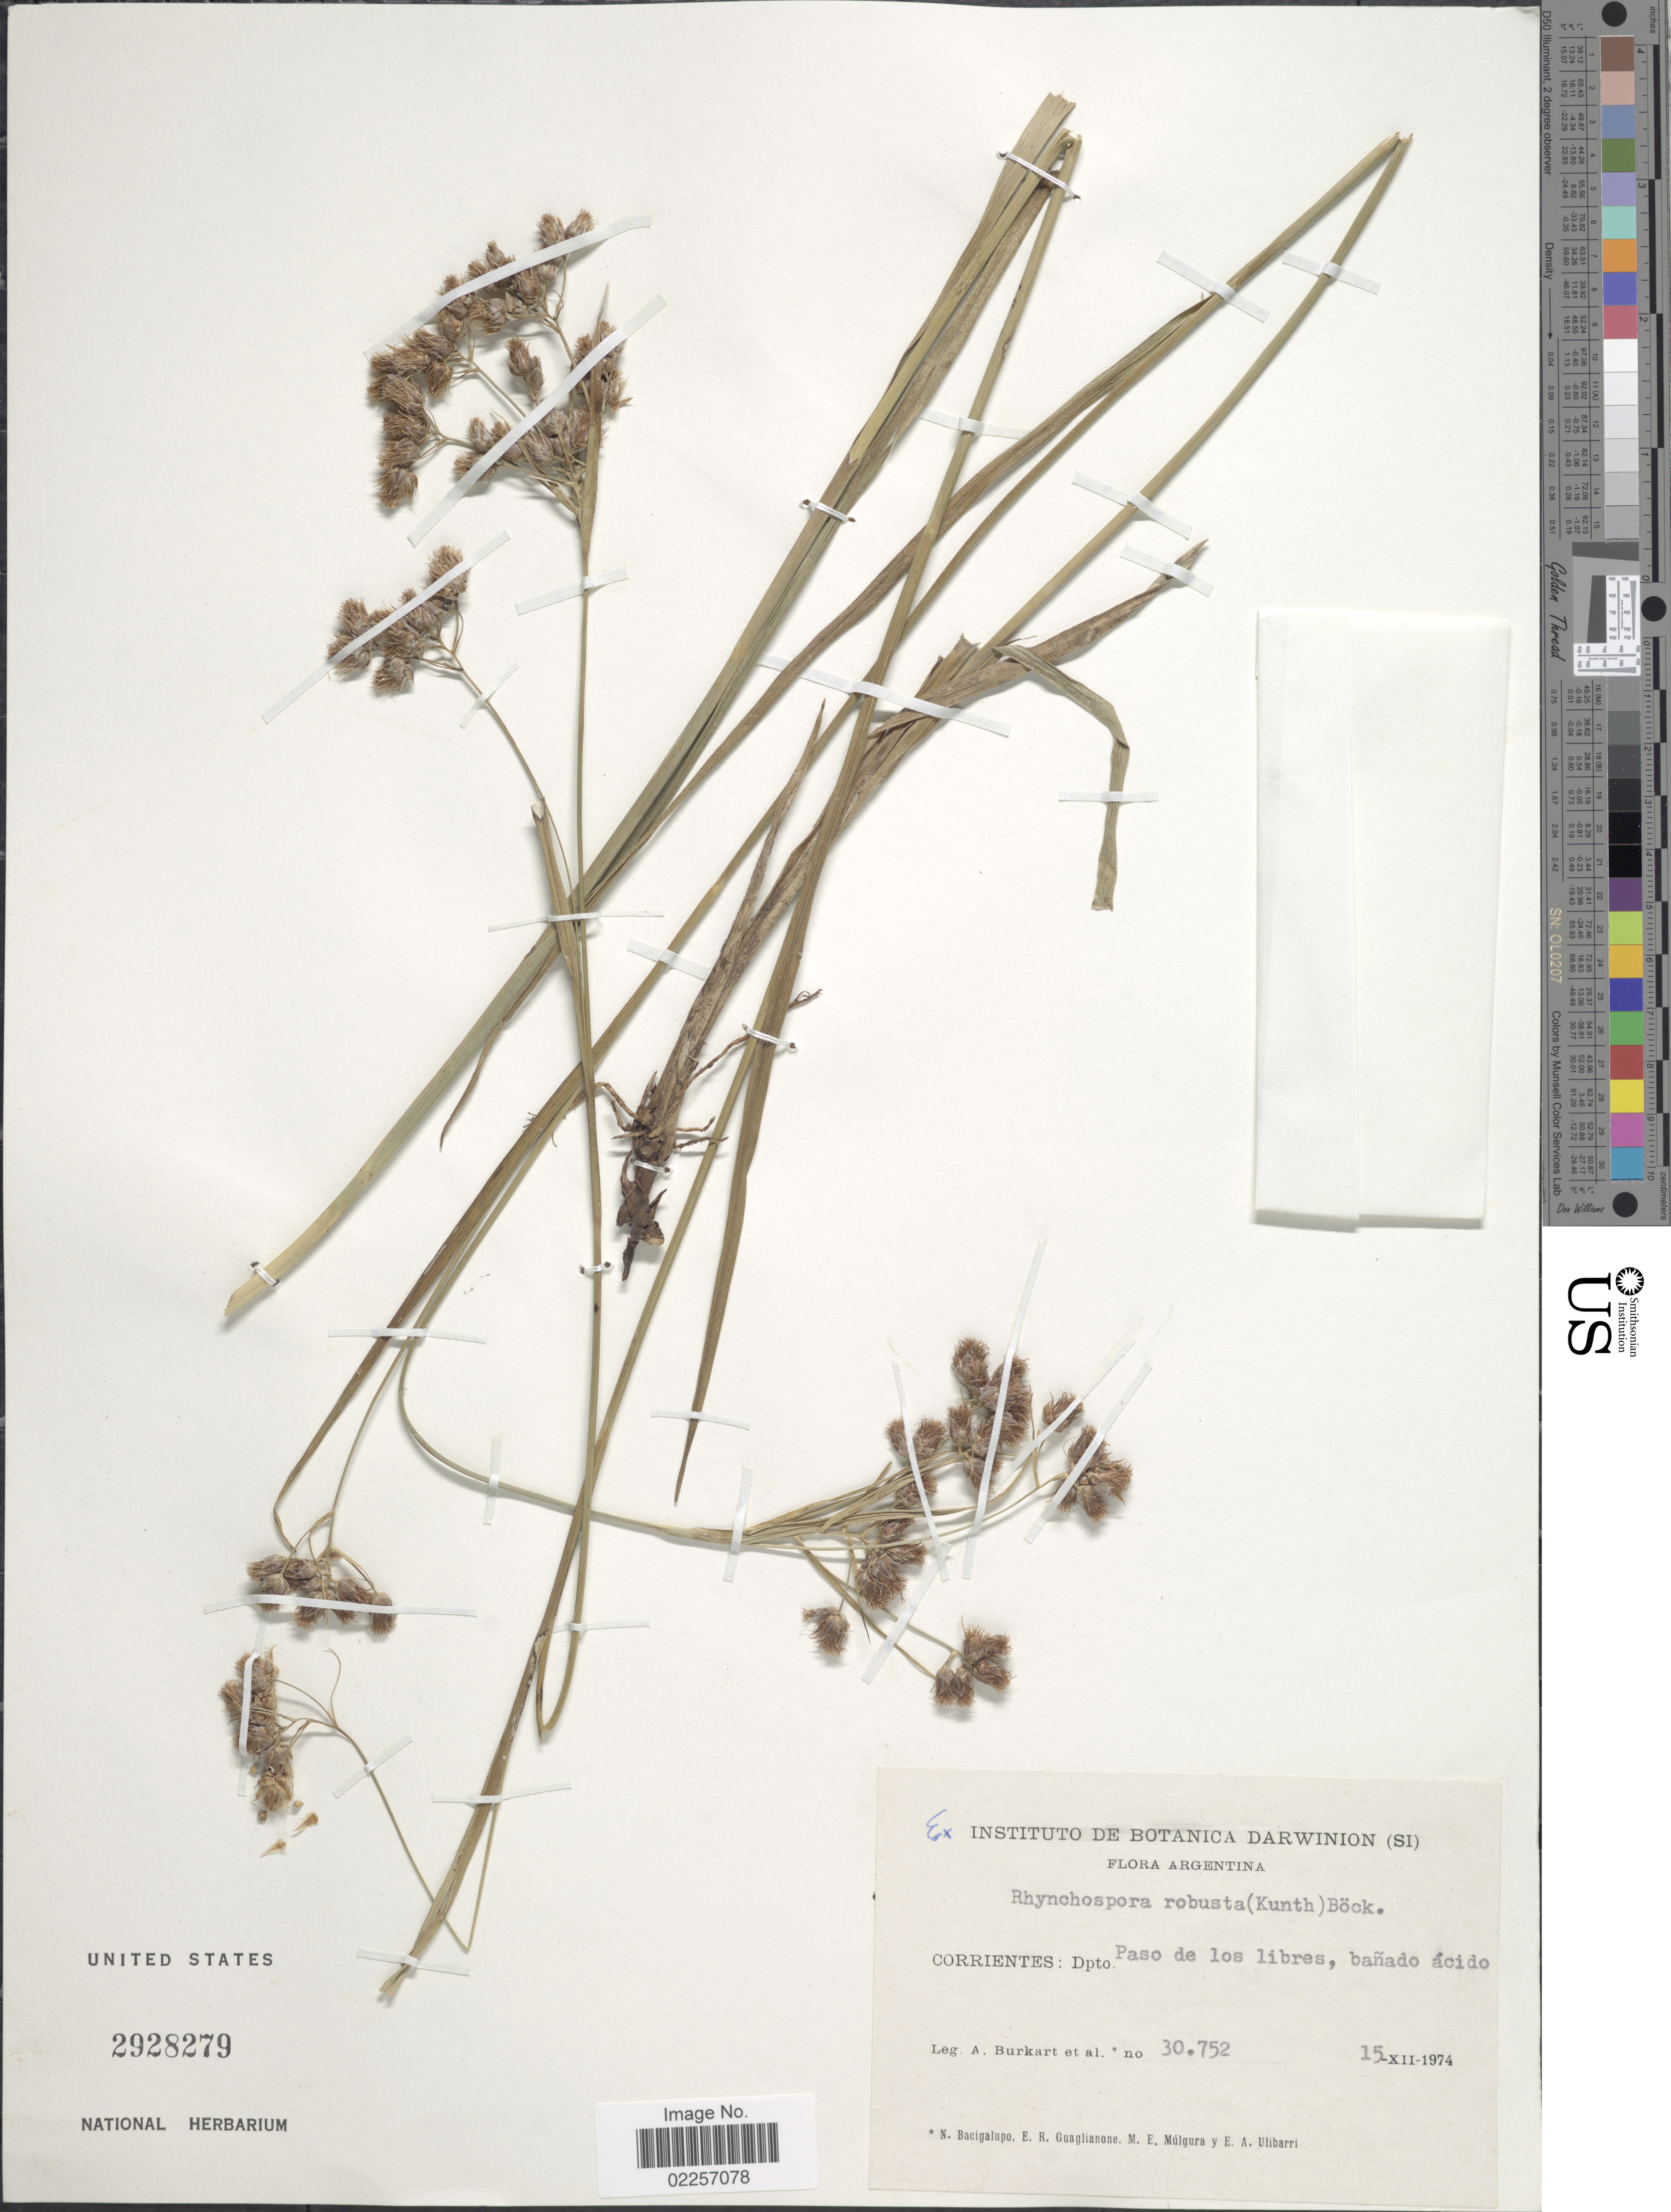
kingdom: Plantae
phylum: Tracheophyta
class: Liliopsida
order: Poales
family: Cyperaceae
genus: Rhynchospora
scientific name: Rhynchospora robusta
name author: (Kunth) Boeckeler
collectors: A. E. Burkart, N. M. Bacigalupo, E. R. Guaglianone, M. E. Múlgura & E. A. Ulibarri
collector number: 30752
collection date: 1974-12-15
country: Argentina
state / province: Corrientes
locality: Dpto. Paso de los libres, banado acido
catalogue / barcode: US 2928279